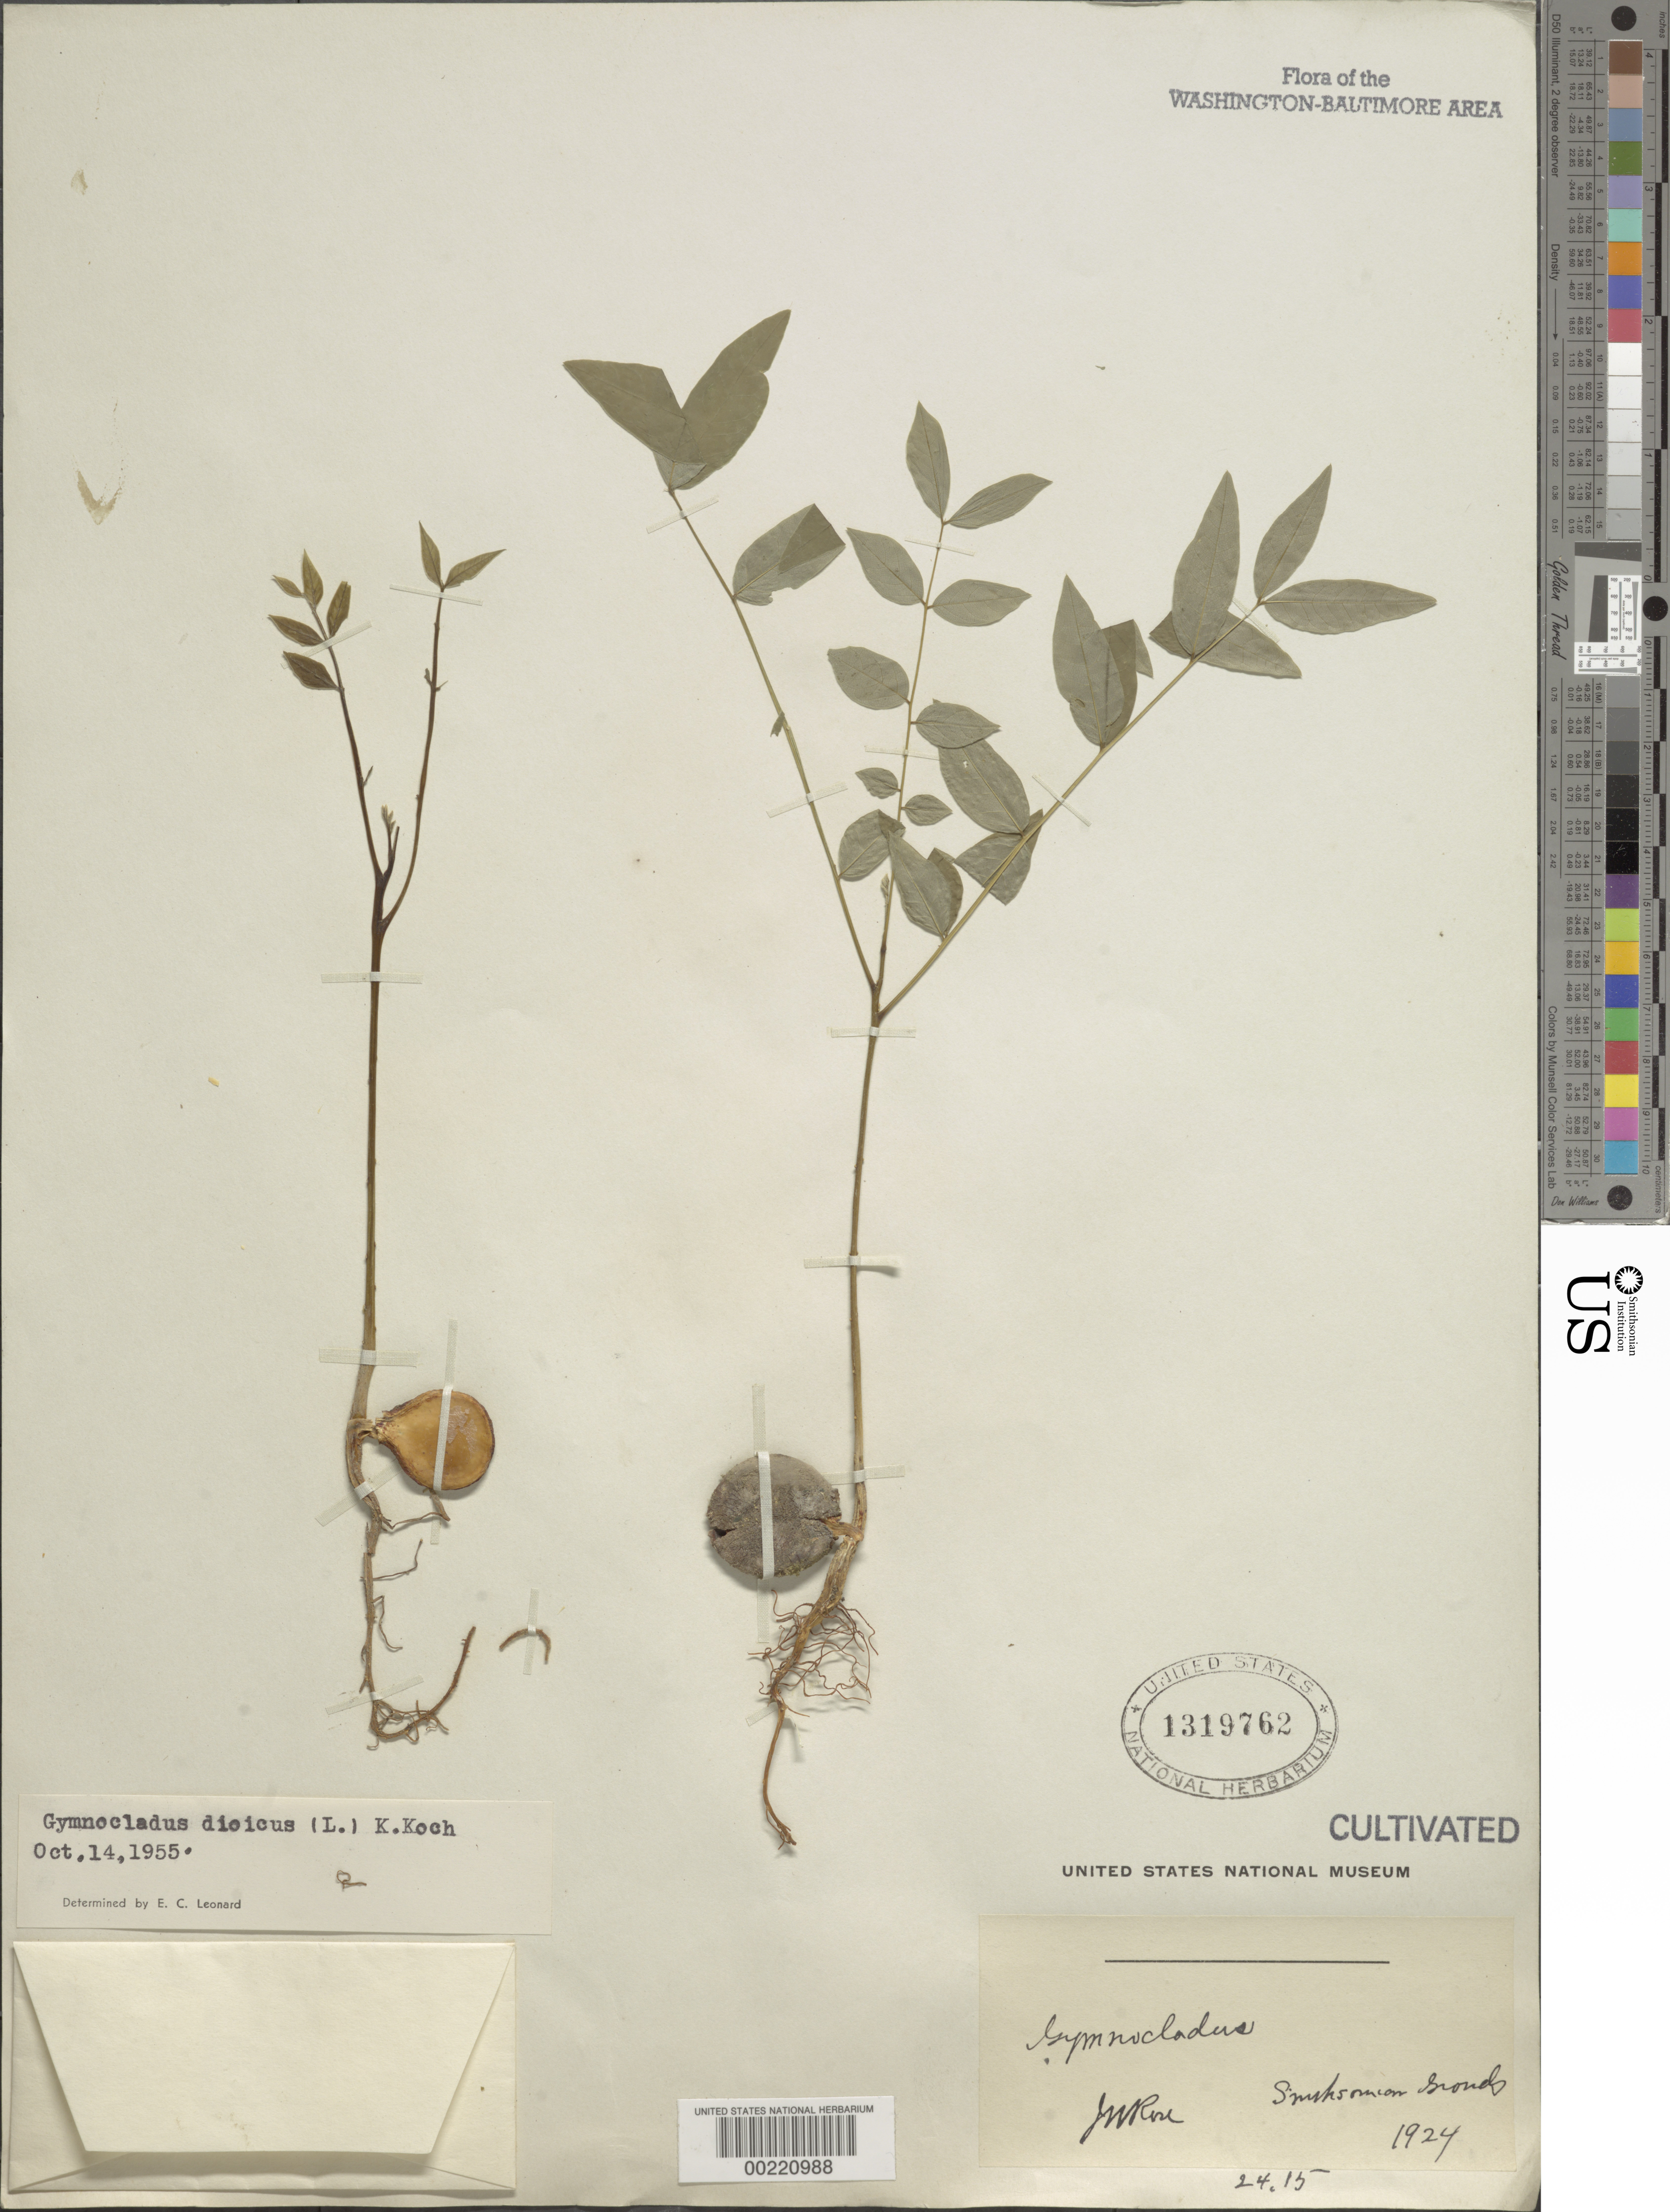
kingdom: Plantae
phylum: Tracheophyta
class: Magnoliopsida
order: Fabales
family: Fabaceae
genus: Gymnocladus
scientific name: Gymnocladus dioicus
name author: (L.) K. Koch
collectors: J. N. Rose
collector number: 24.15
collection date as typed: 1924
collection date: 1924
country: United States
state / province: District of Columbia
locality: Smithsonian grounds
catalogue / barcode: US 1319762